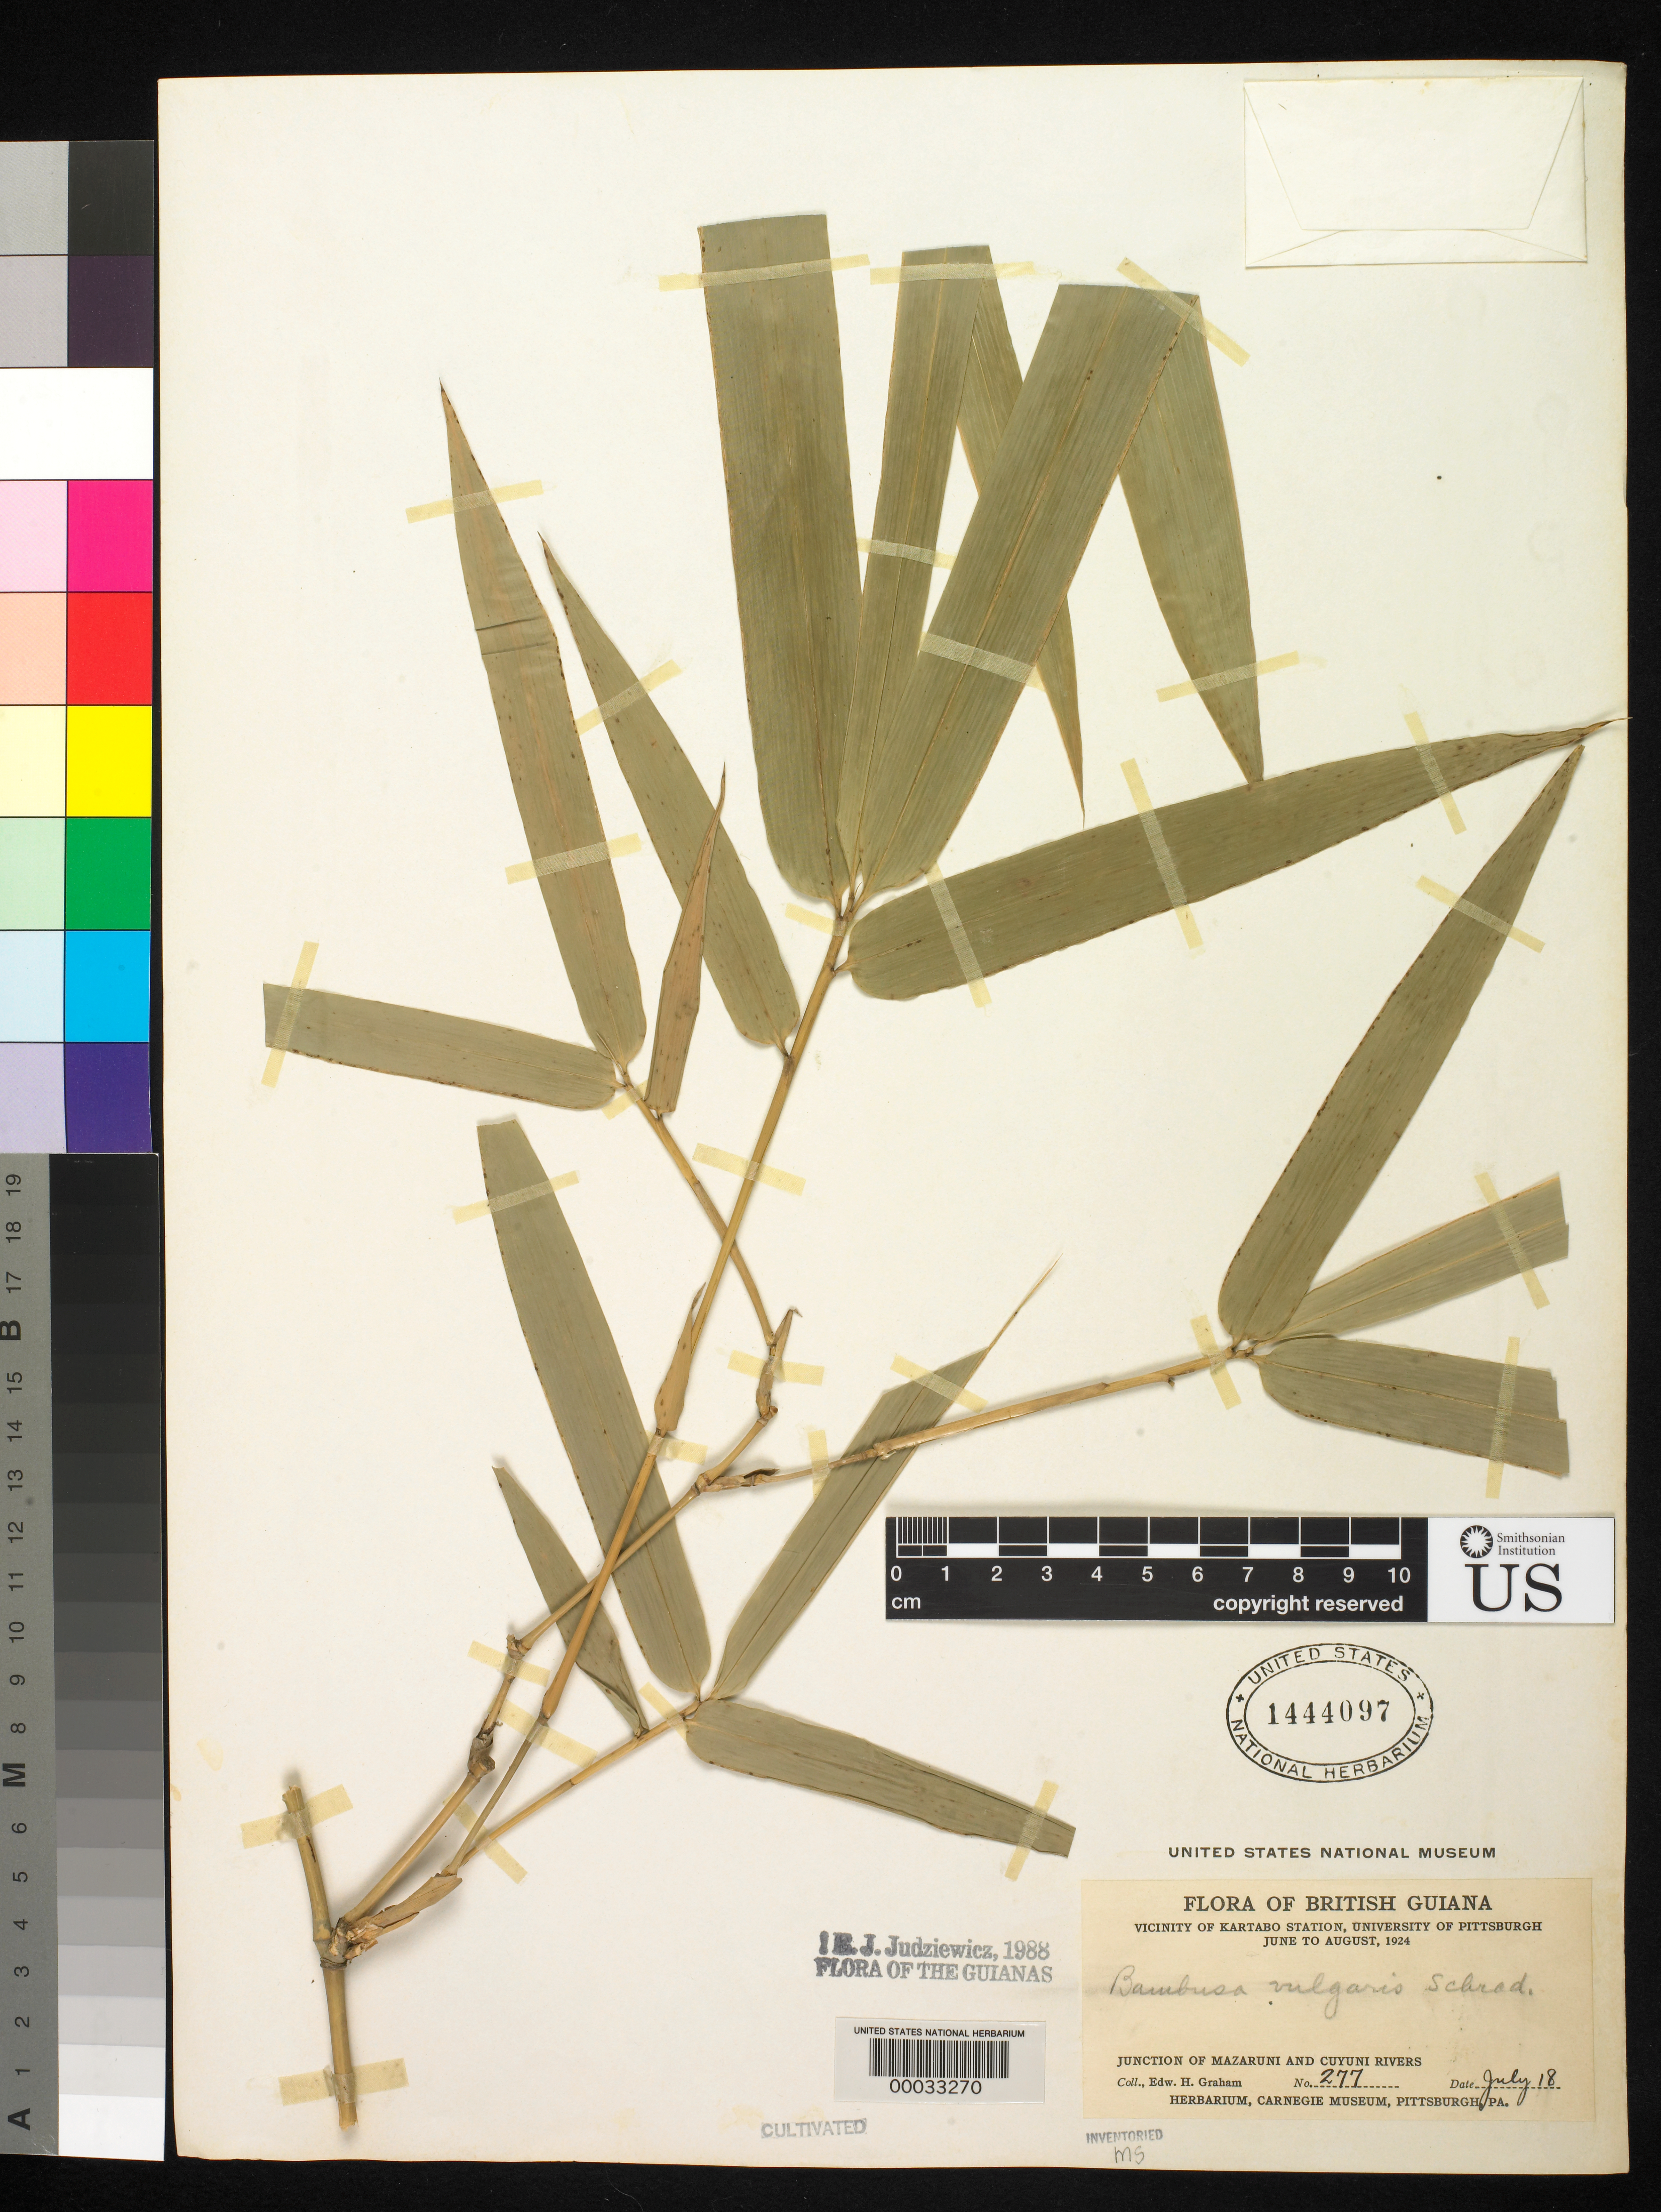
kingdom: Plantae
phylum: Tracheophyta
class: Liliopsida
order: Poales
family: Poaceae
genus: Bambusa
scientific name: Bambusa vulgaris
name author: Schrad. ex J.C. Wendl.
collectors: E. H. Graham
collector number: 277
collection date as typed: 18 Jul 1924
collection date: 1924-07-18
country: Guyana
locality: Mazaruni river, cuyuni river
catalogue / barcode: US 1444097